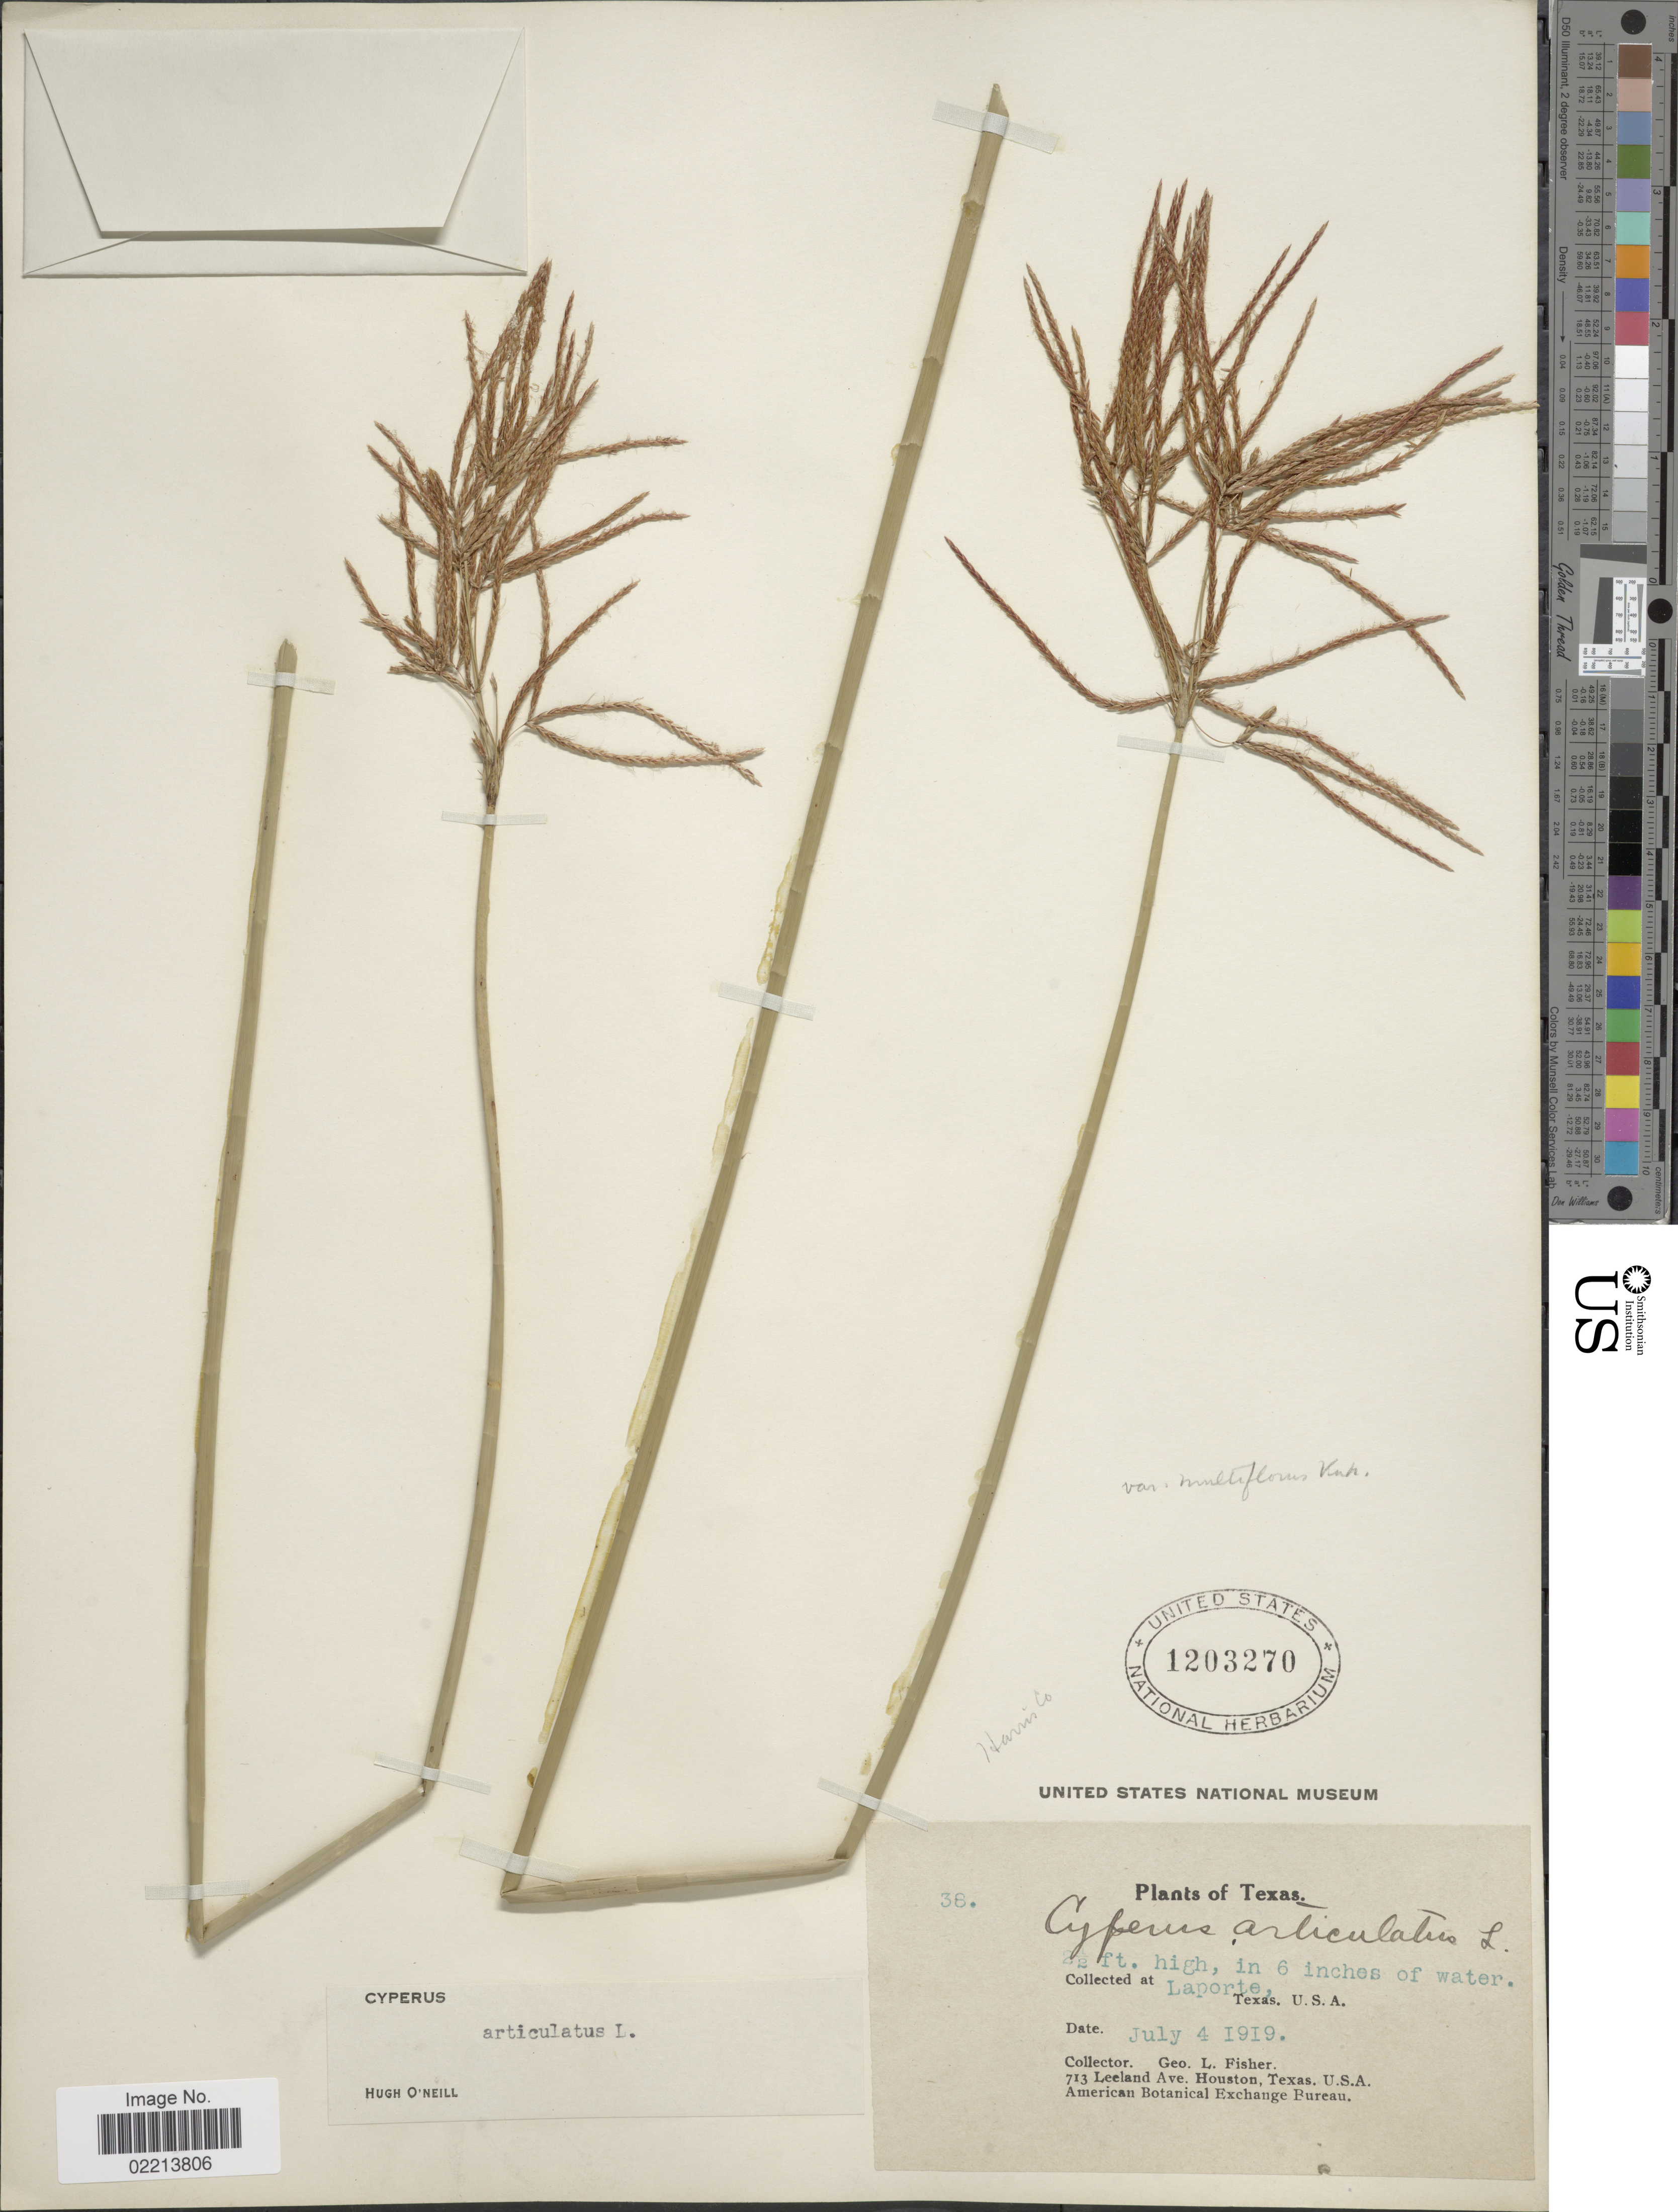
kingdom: Plantae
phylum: Tracheophyta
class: Liliopsida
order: Poales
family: Cyperaceae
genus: Cyperus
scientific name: Cyperus articulatus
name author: L.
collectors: G. L. Fisher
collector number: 38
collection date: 1919-07-04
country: United States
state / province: Texas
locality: Laporte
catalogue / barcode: US 1203270